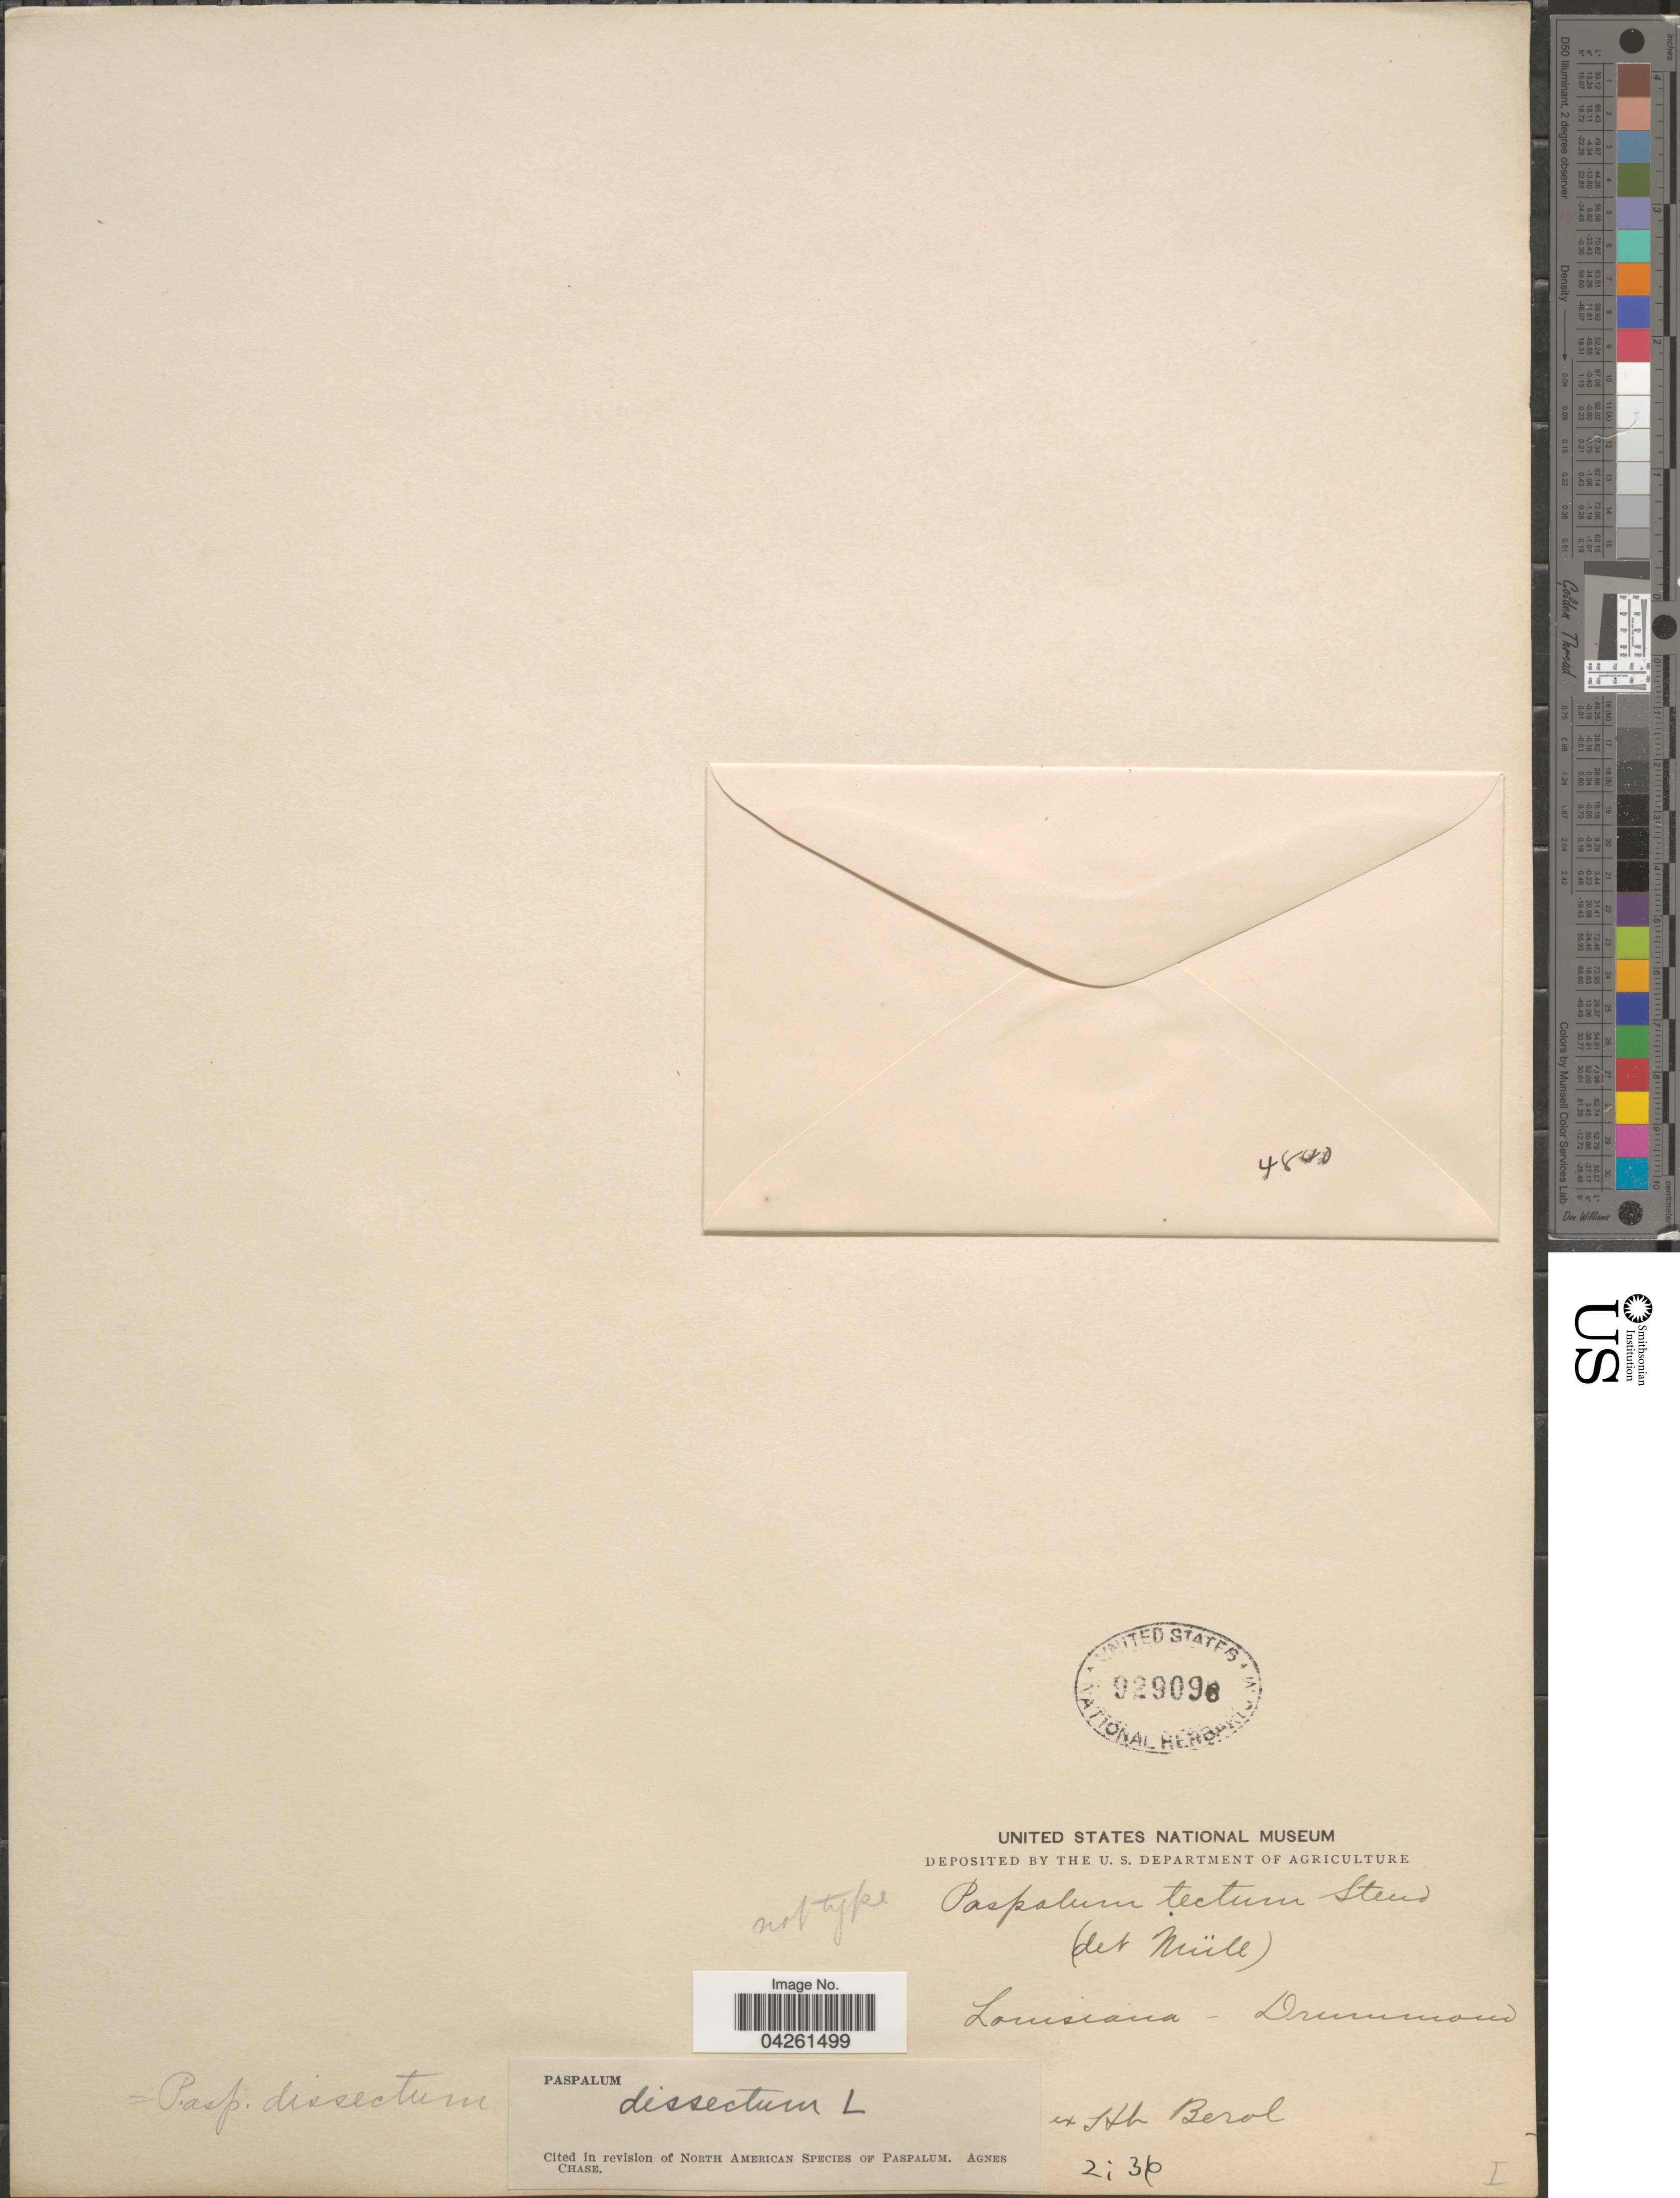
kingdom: Plantae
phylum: Tracheophyta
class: Liliopsida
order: Poales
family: Poaceae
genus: Paspalum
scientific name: Paspalum dissectum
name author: (L.) L.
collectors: -. Drummond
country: United States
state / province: Louisiana